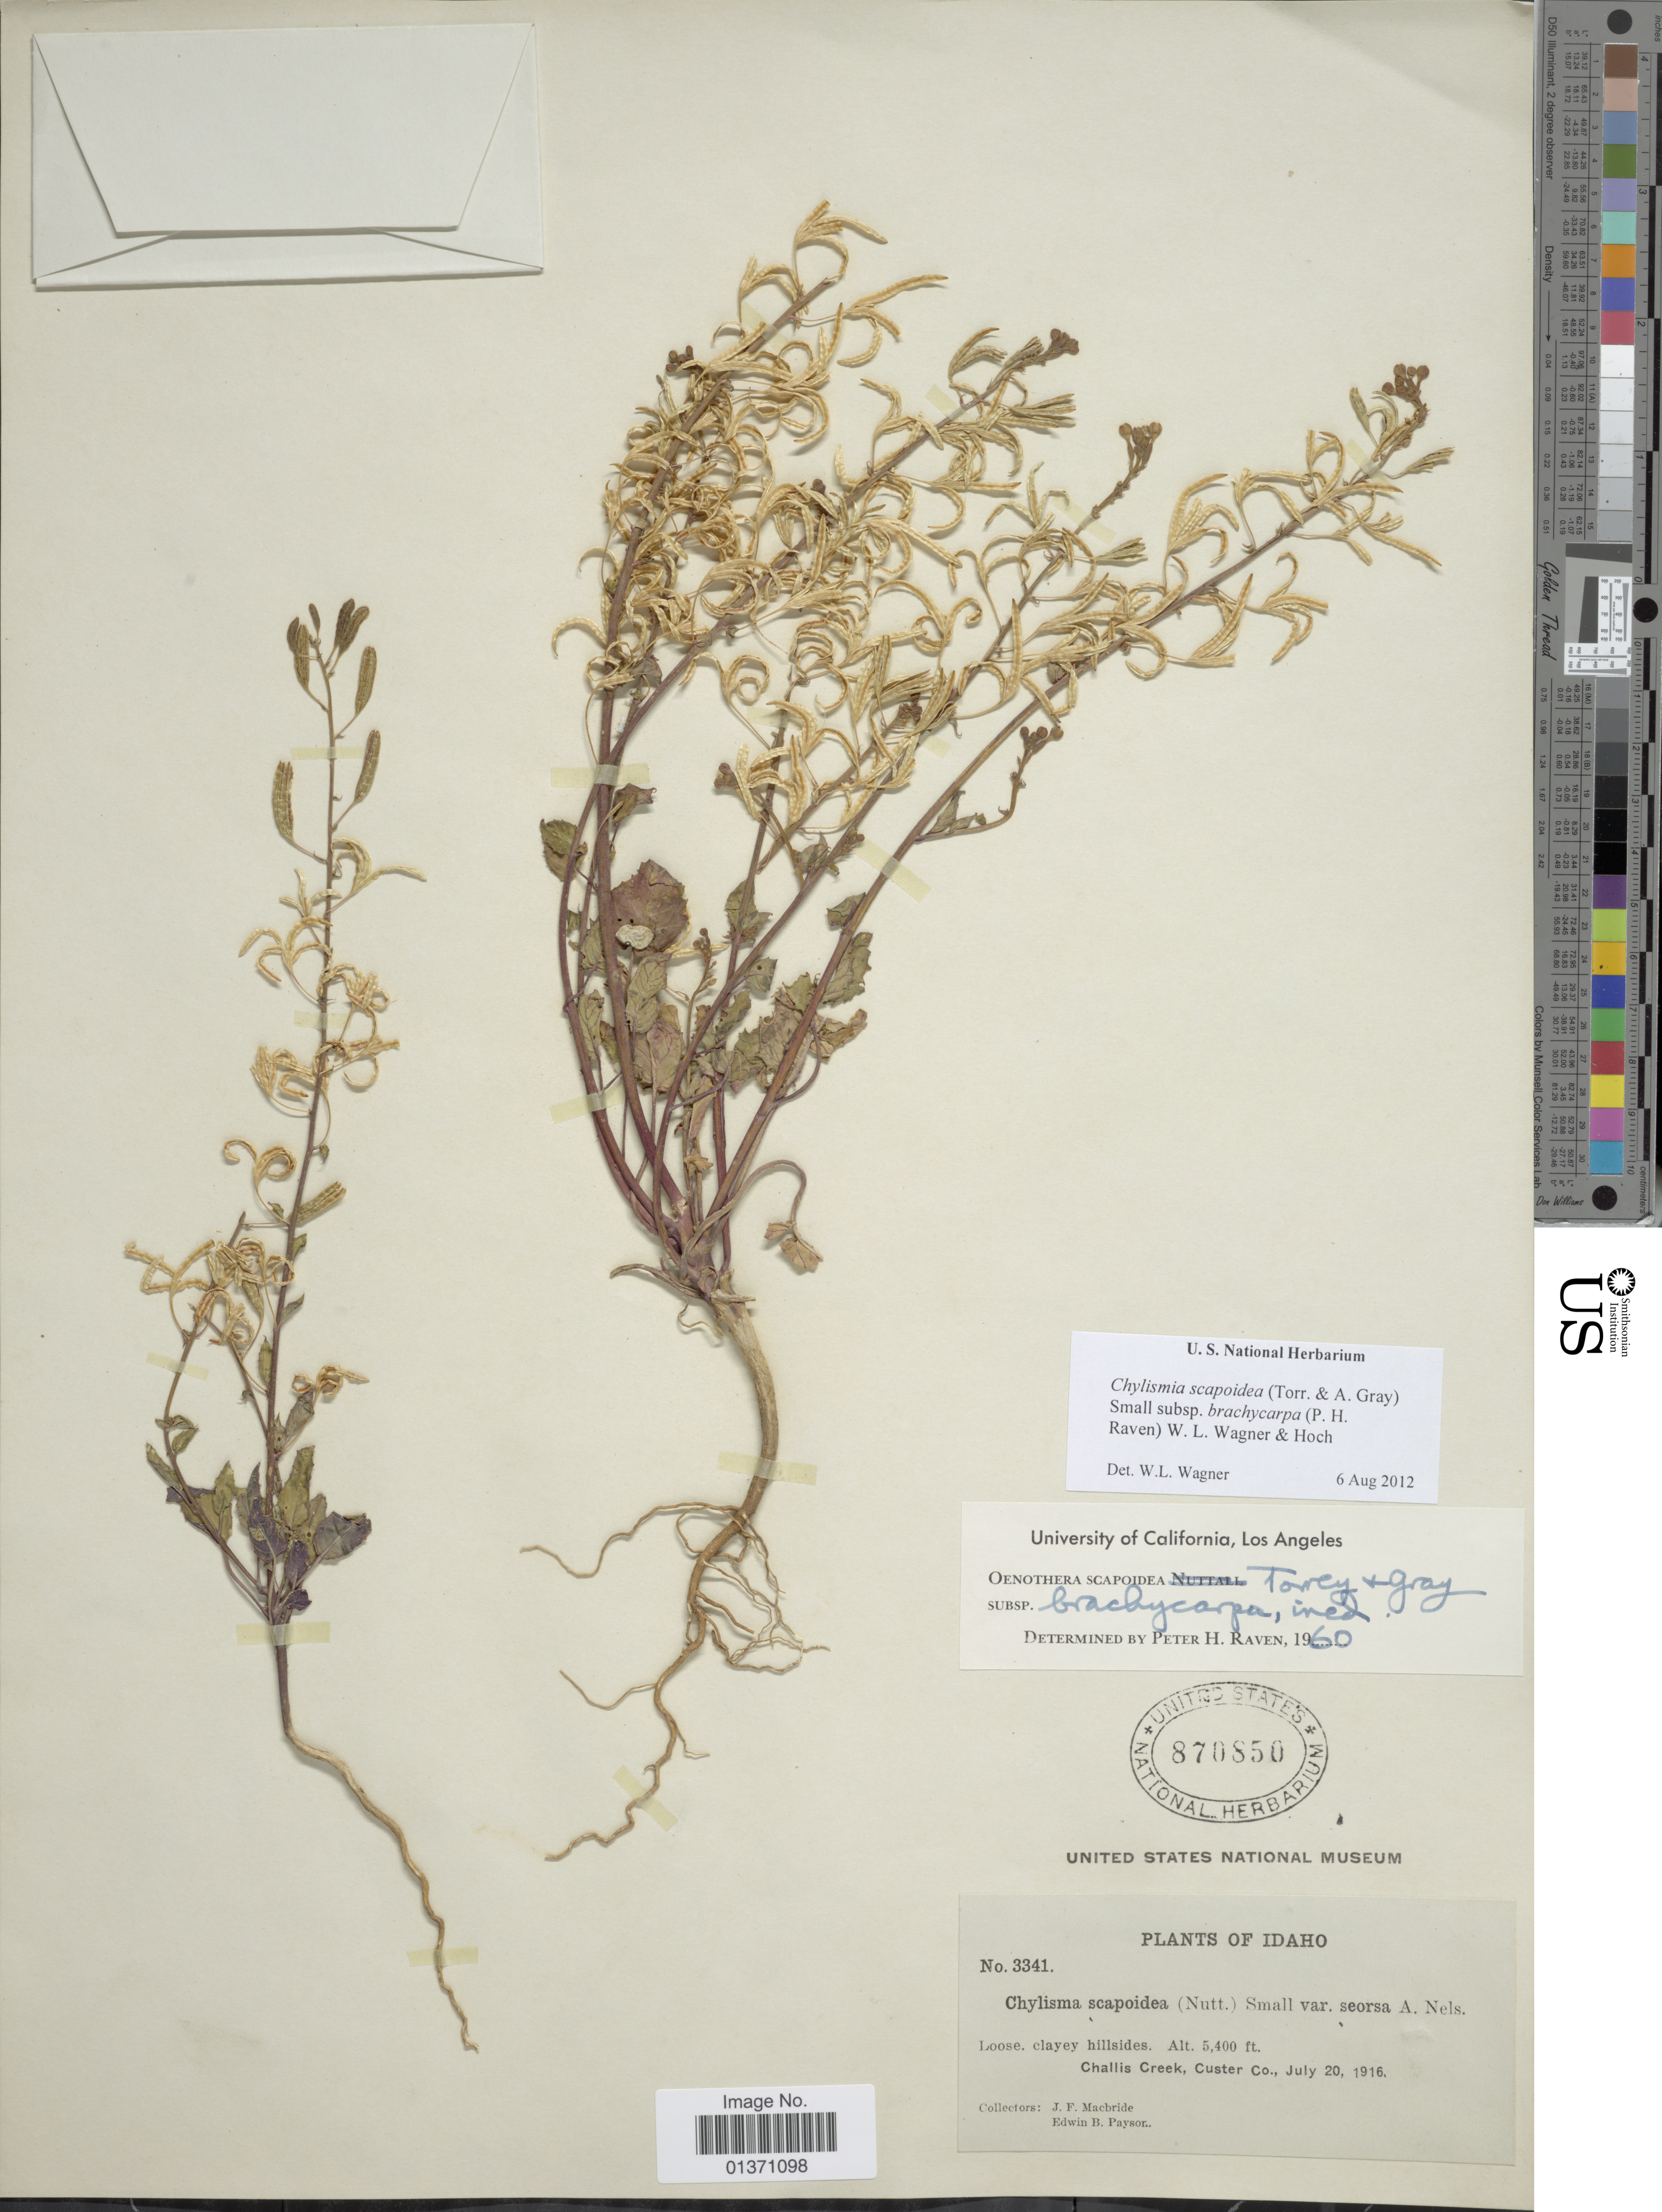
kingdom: Plantae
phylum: Tracheophyta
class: Magnoliopsida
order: Myrtales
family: Onagraceae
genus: Chylismia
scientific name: Chylismia scapoidea subsp. brachycarpa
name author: (P.H. Raven) W.L. Wagner & Hoch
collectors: J. F. Macbride & E. B. Payson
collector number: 3341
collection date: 1916-07-20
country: United States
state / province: Idaho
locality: Loose. Clayey hillsides, Challis Creek, Cruster Co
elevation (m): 1646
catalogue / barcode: US 870850